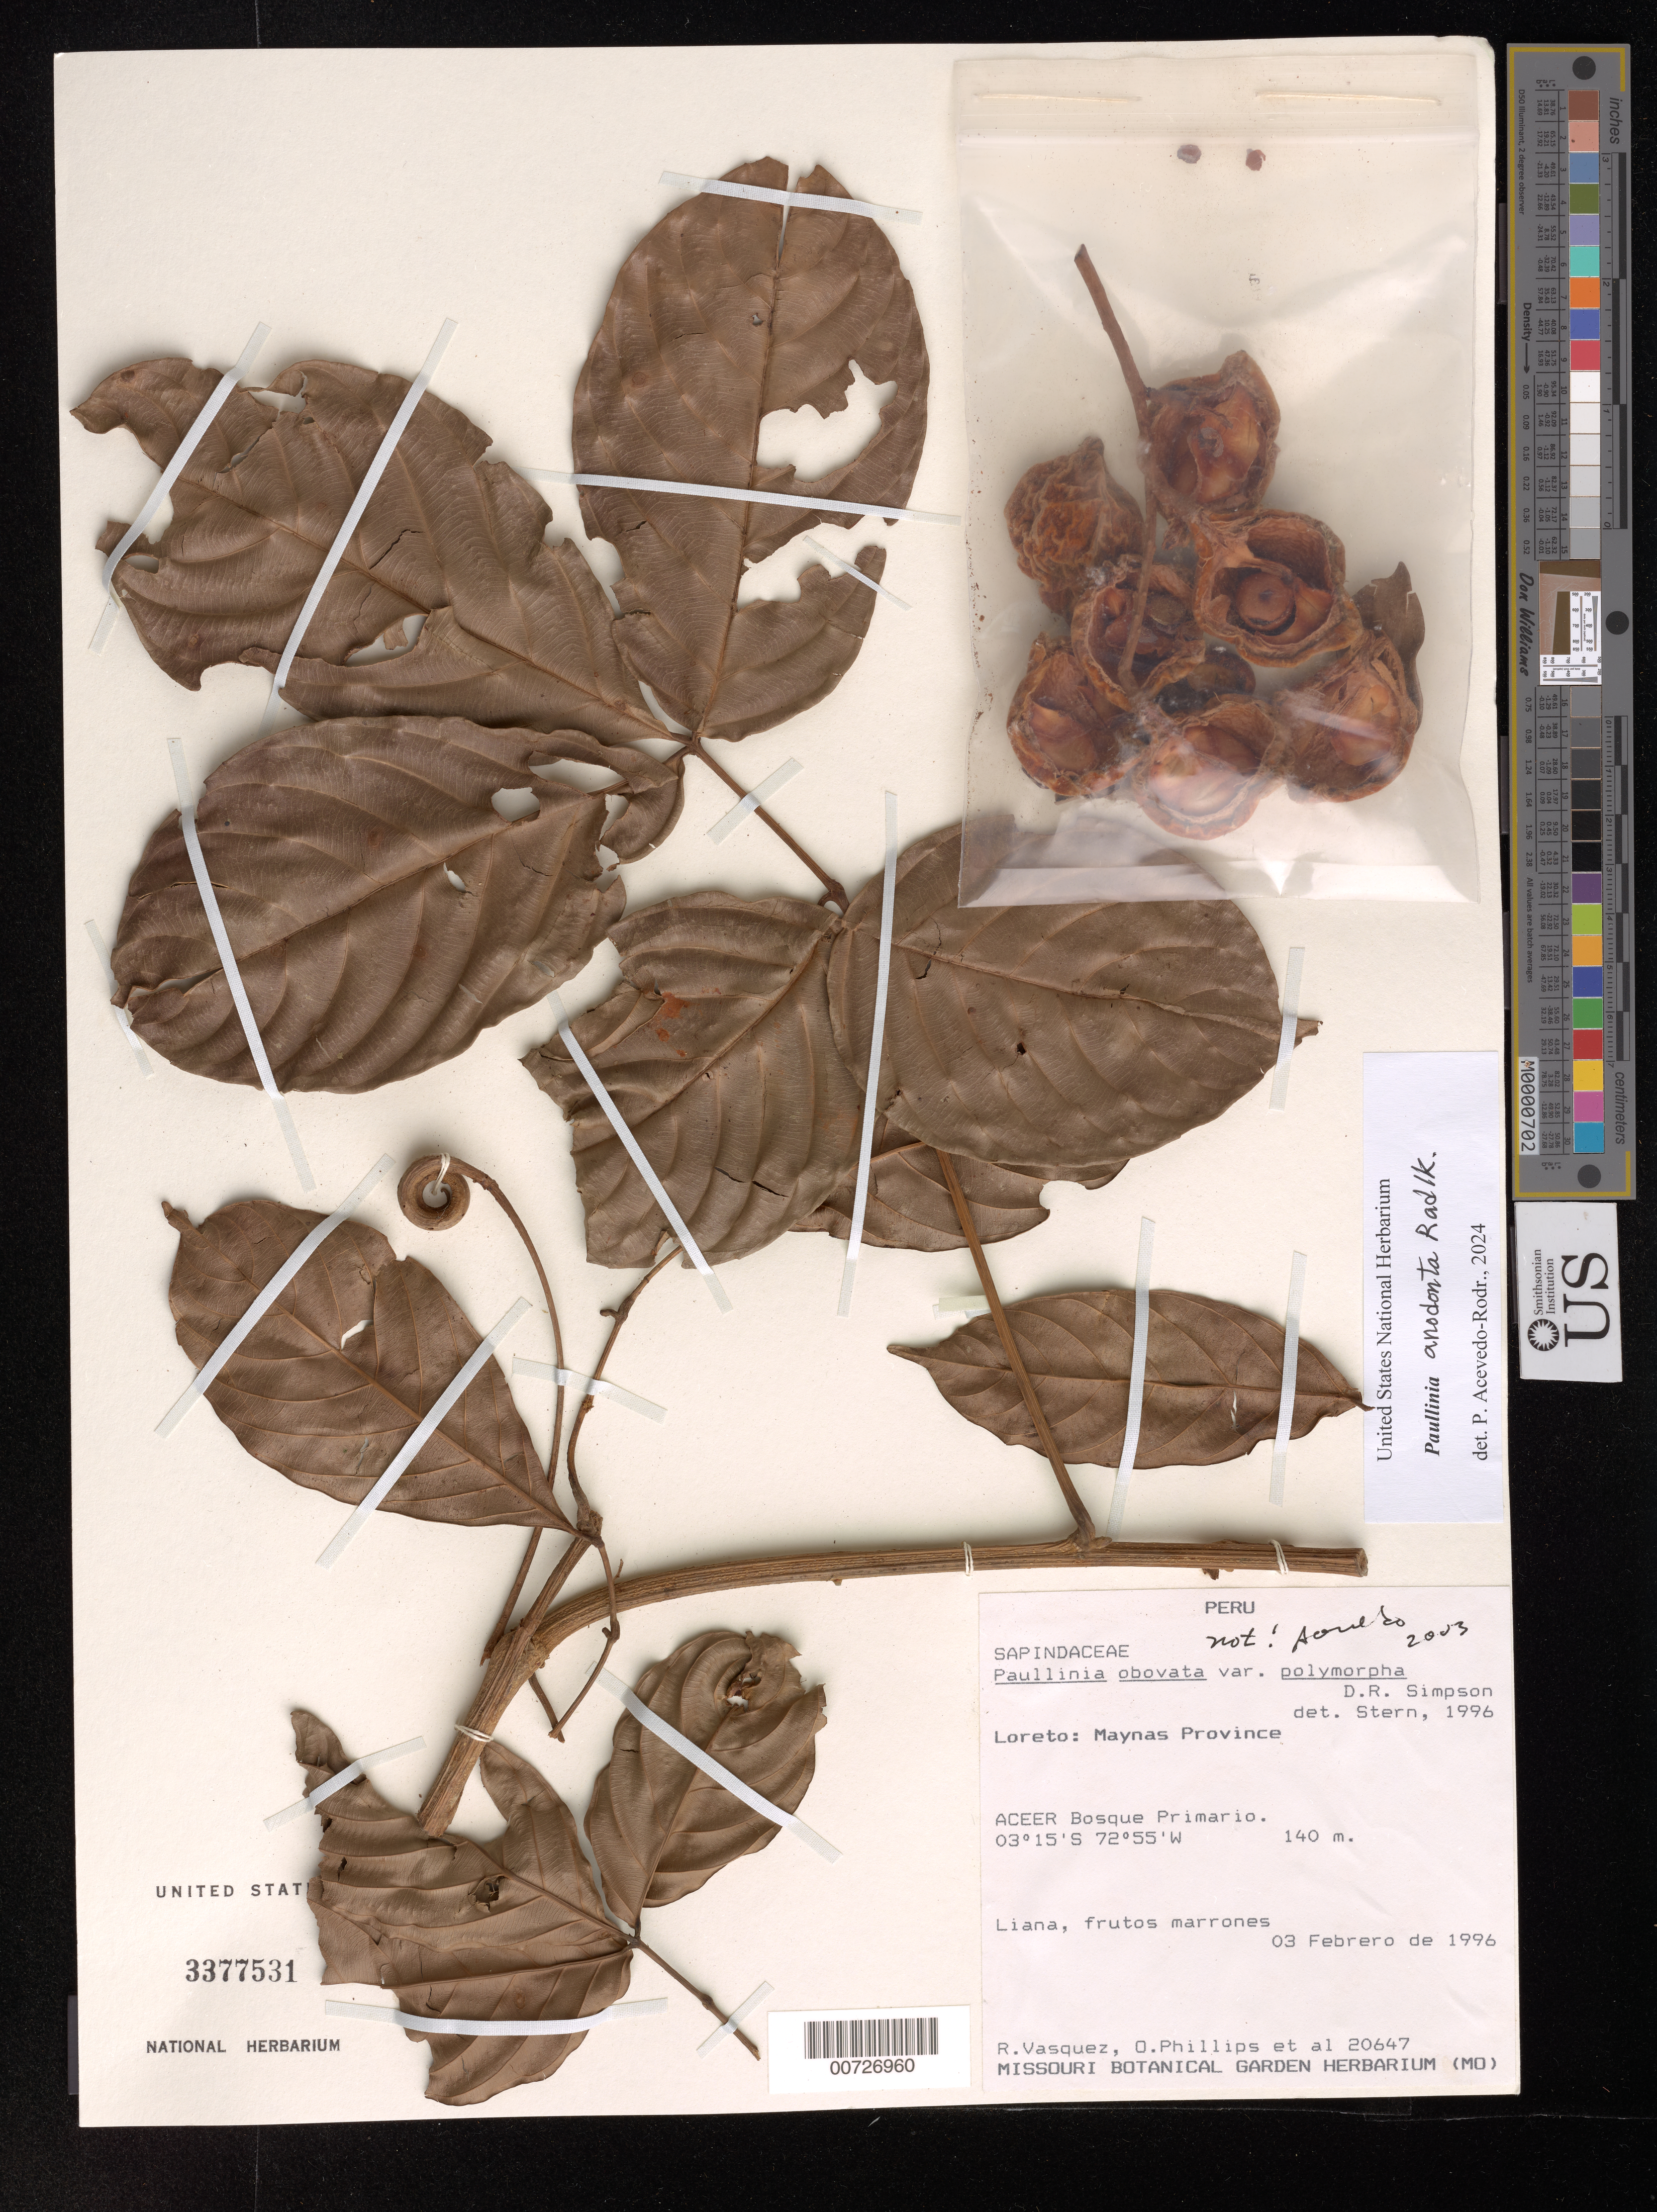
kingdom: Plantae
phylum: Tracheophyta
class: Magnoliopsida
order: Sapindales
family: Sapindaceae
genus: Paullinia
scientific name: Paullinia anodonta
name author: Radlk.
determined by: Acevedo-Rodriguez, P., (US), Smithsonian Institution - National Museum of Natural History (UNITED STATES)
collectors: R. Vásquez, O. Phillips & et al.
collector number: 20647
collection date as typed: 03 Feb 1996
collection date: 1996-02-03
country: Peru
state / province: Loreto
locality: Maynas Province. ACEER.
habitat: Bosque primario.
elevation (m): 140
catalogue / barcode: US 3377531